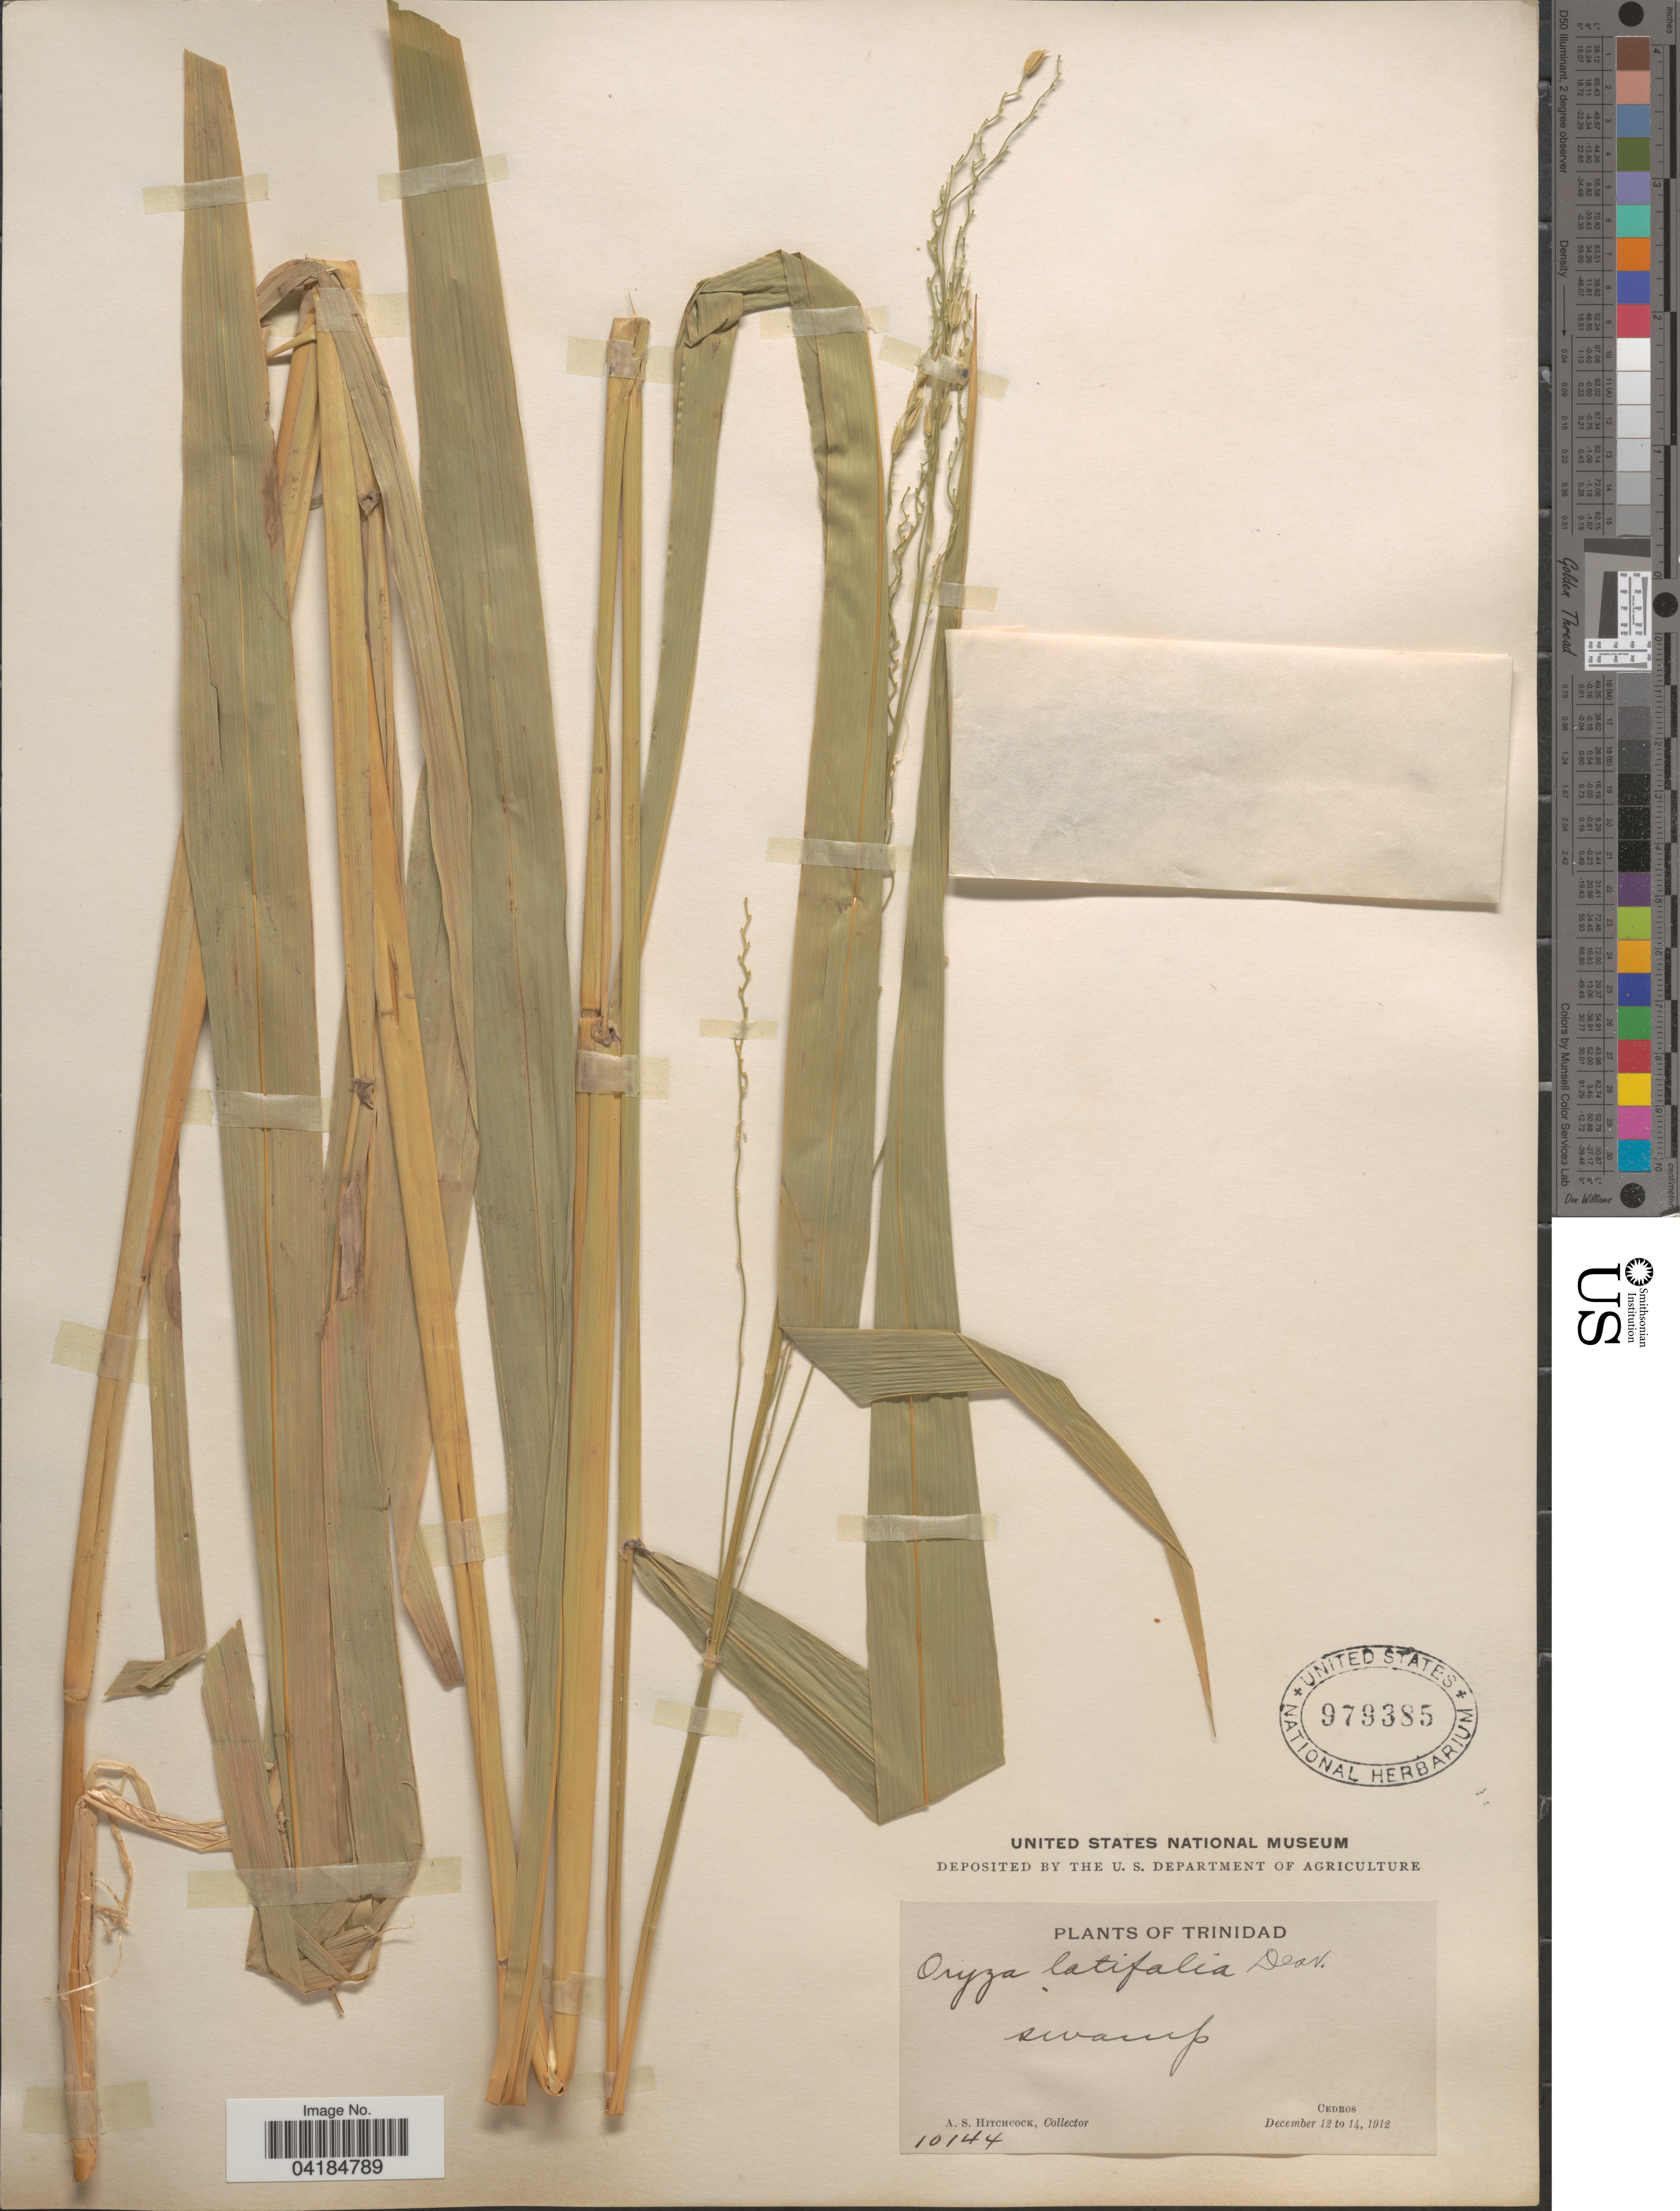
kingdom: Plantae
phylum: Tracheophyta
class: Liliopsida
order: Poales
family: Poaceae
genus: Oryza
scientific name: Oryza latifolia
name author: Desv.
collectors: A. S. Hitchcock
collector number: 10144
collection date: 1912-12-12/1912-12-14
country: Trinidad and Tobago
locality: Trinidad. Cedros.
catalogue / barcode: US 979385